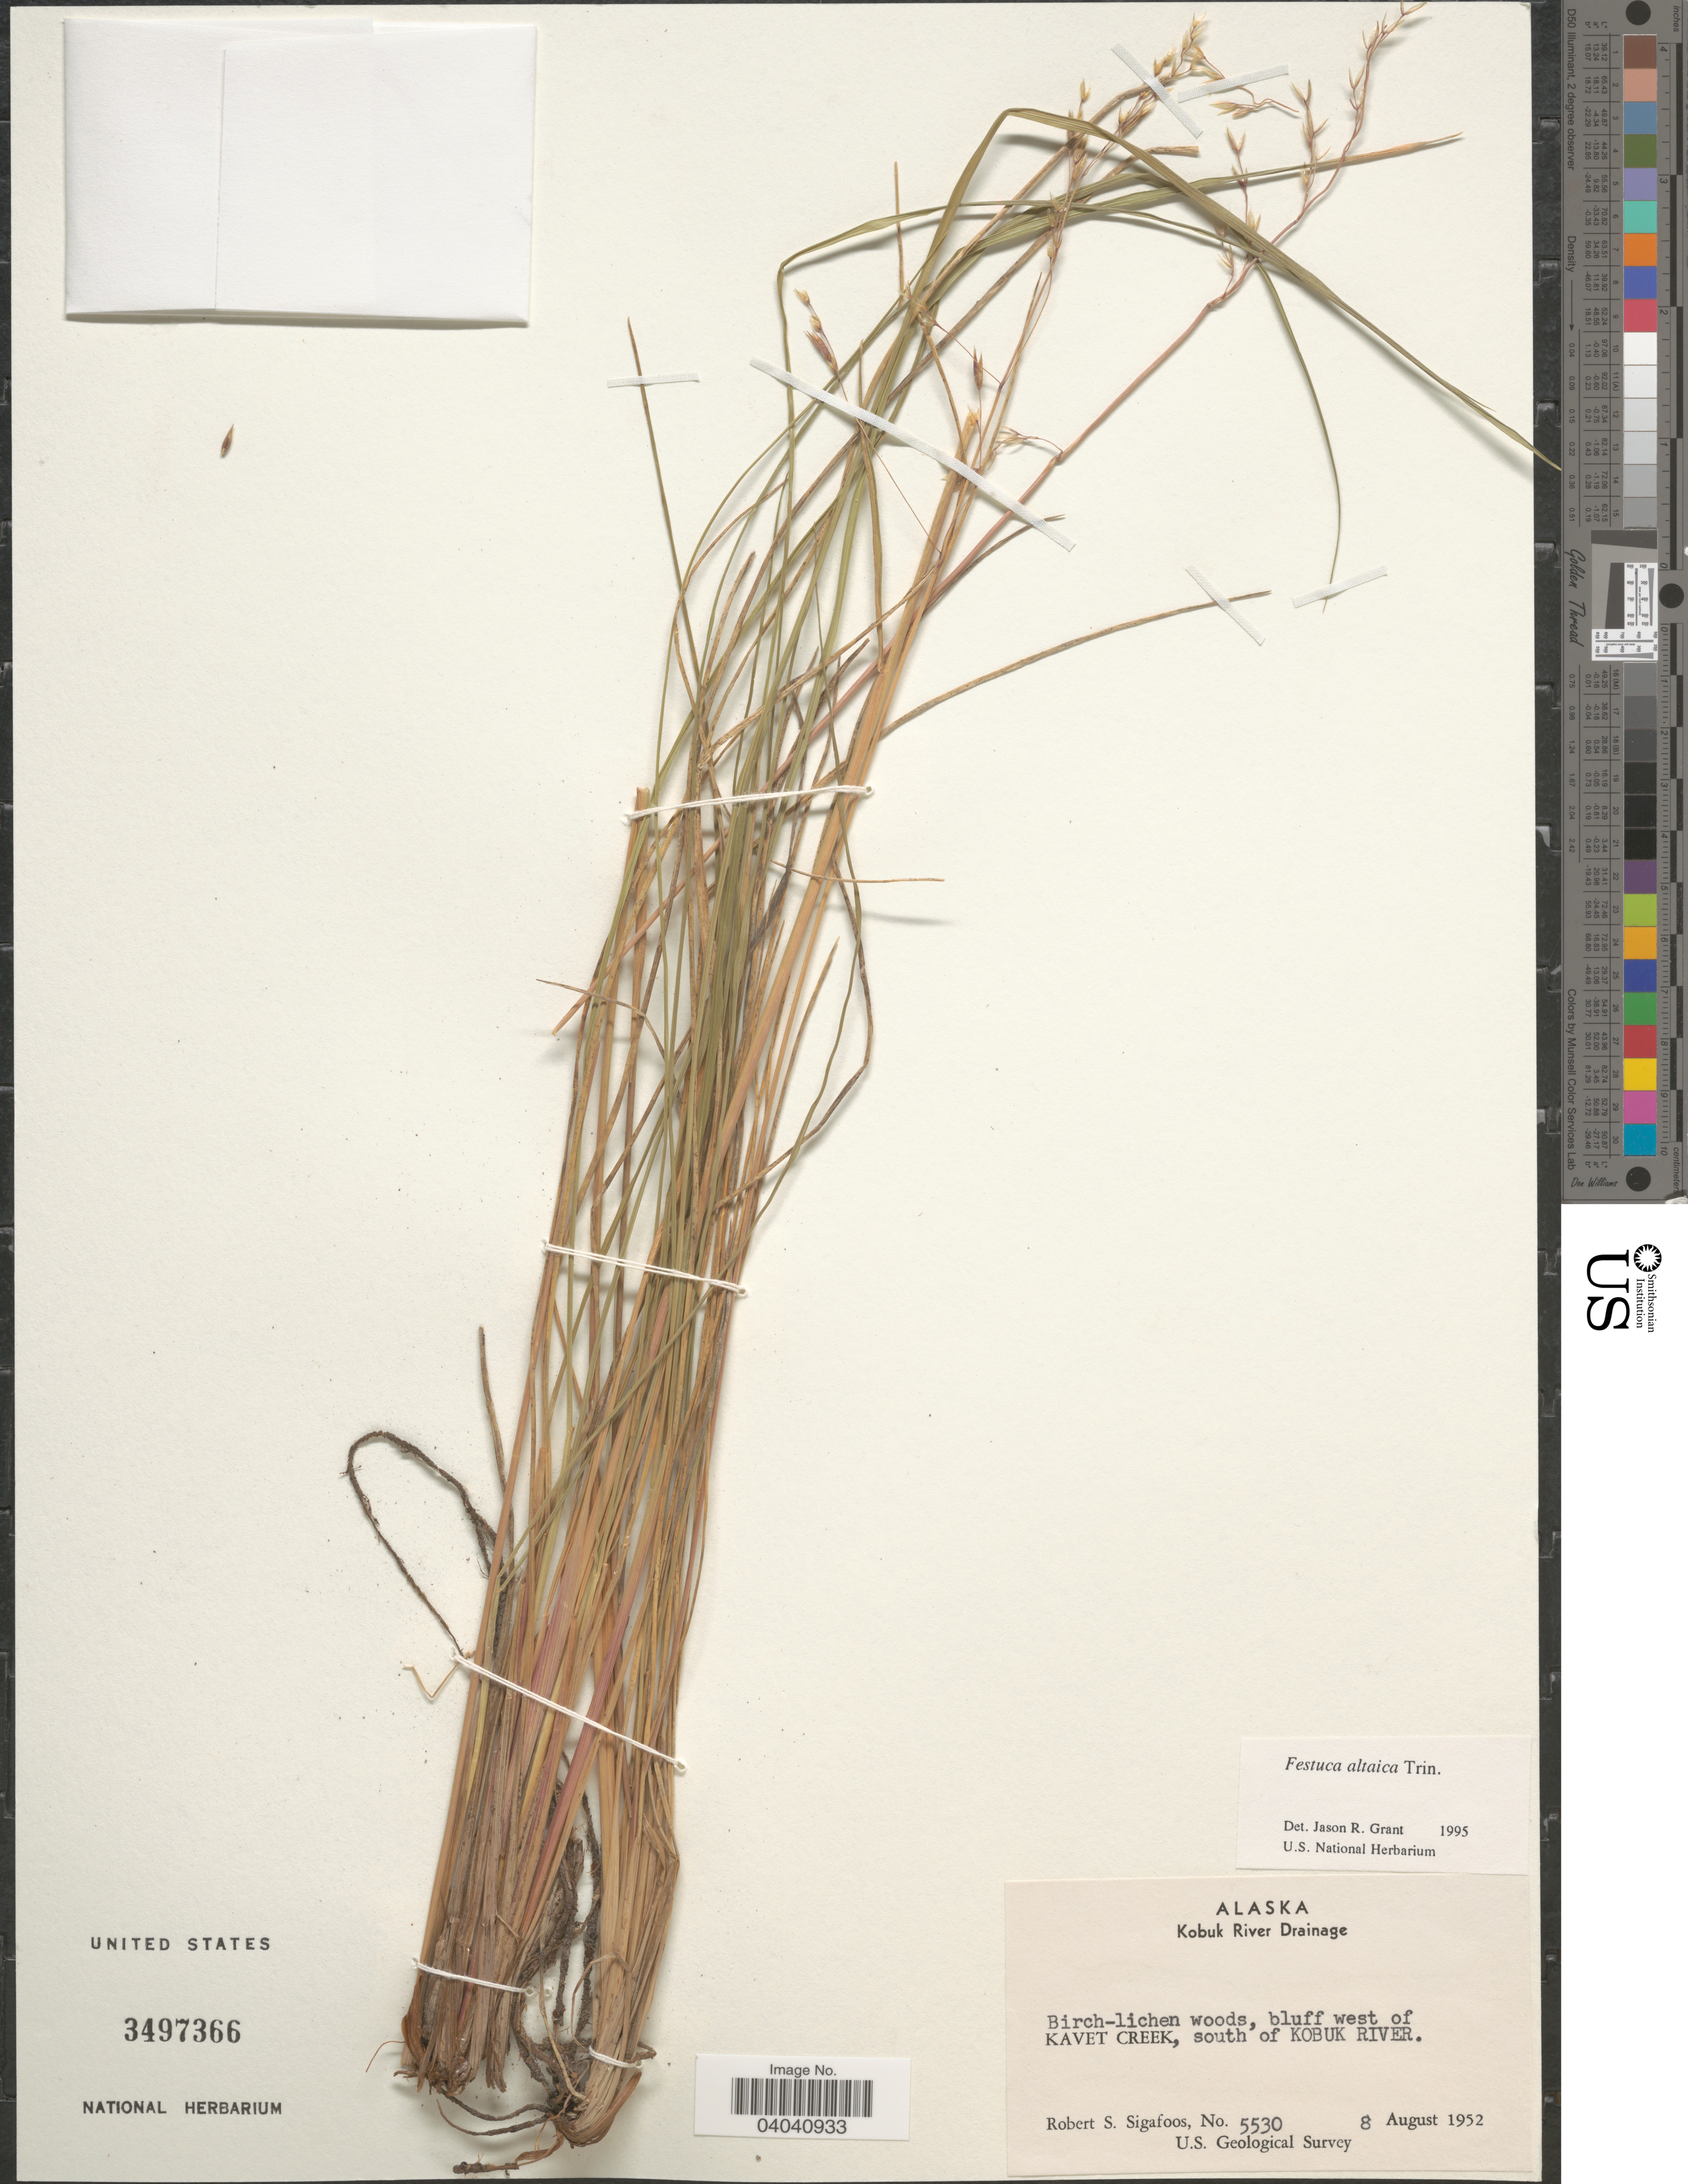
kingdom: Plantae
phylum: Tracheophyta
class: Liliopsida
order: Poales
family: Poaceae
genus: Festuca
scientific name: Festuca altaica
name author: Trin.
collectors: R. Sigafoos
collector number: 5530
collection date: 1952-08-08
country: United States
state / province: Alaska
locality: Kobuk River Drainage. Birch-lichen woods, bluff west of Kavet Creek, south of Kobuk River.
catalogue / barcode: US 3497366